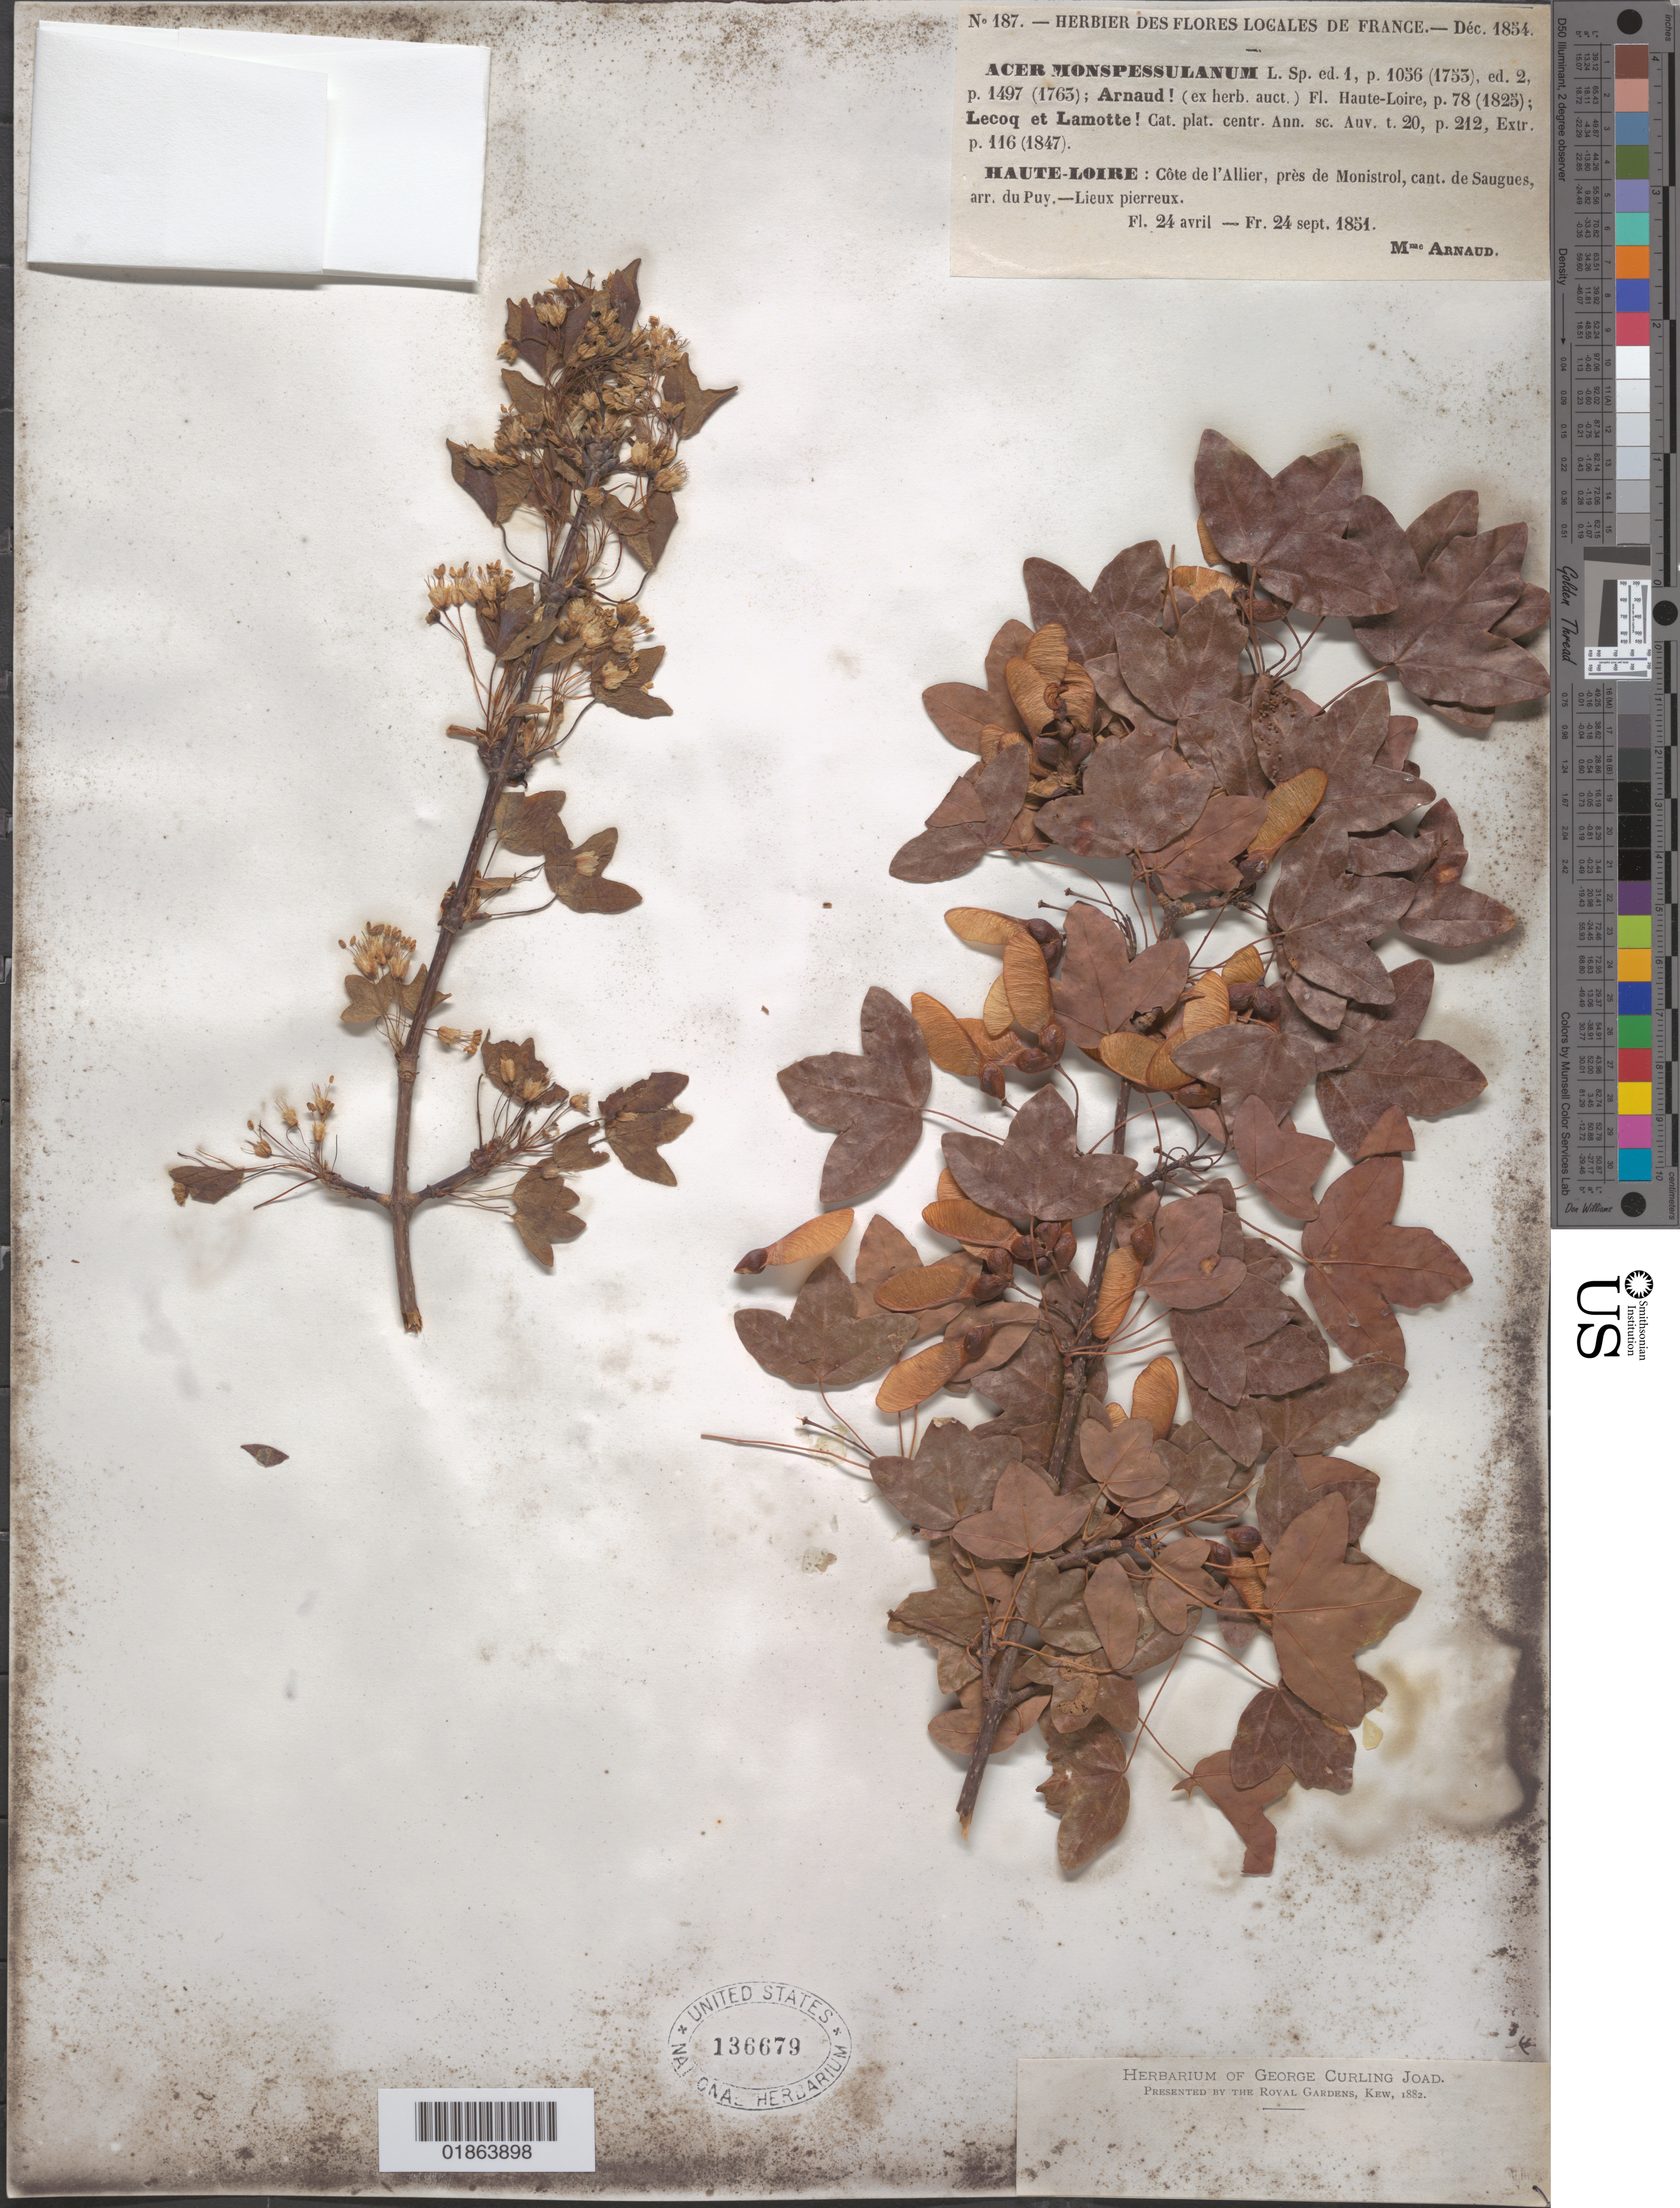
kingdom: Plantae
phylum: Tracheophyta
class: Magnoliopsida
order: Sapindales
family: Sapindaceae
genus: Acer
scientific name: Acer monspessulanum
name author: L.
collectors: -. Arnaud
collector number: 187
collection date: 1851-04-24,1851-09-24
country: France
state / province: Auvergne-Rhône-Alpes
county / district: Haute-Loire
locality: Côte de l'Allier, près de Monistrol, cant. de Saugues, arr. du Puy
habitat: Lieux pierreux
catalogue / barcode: US 136679